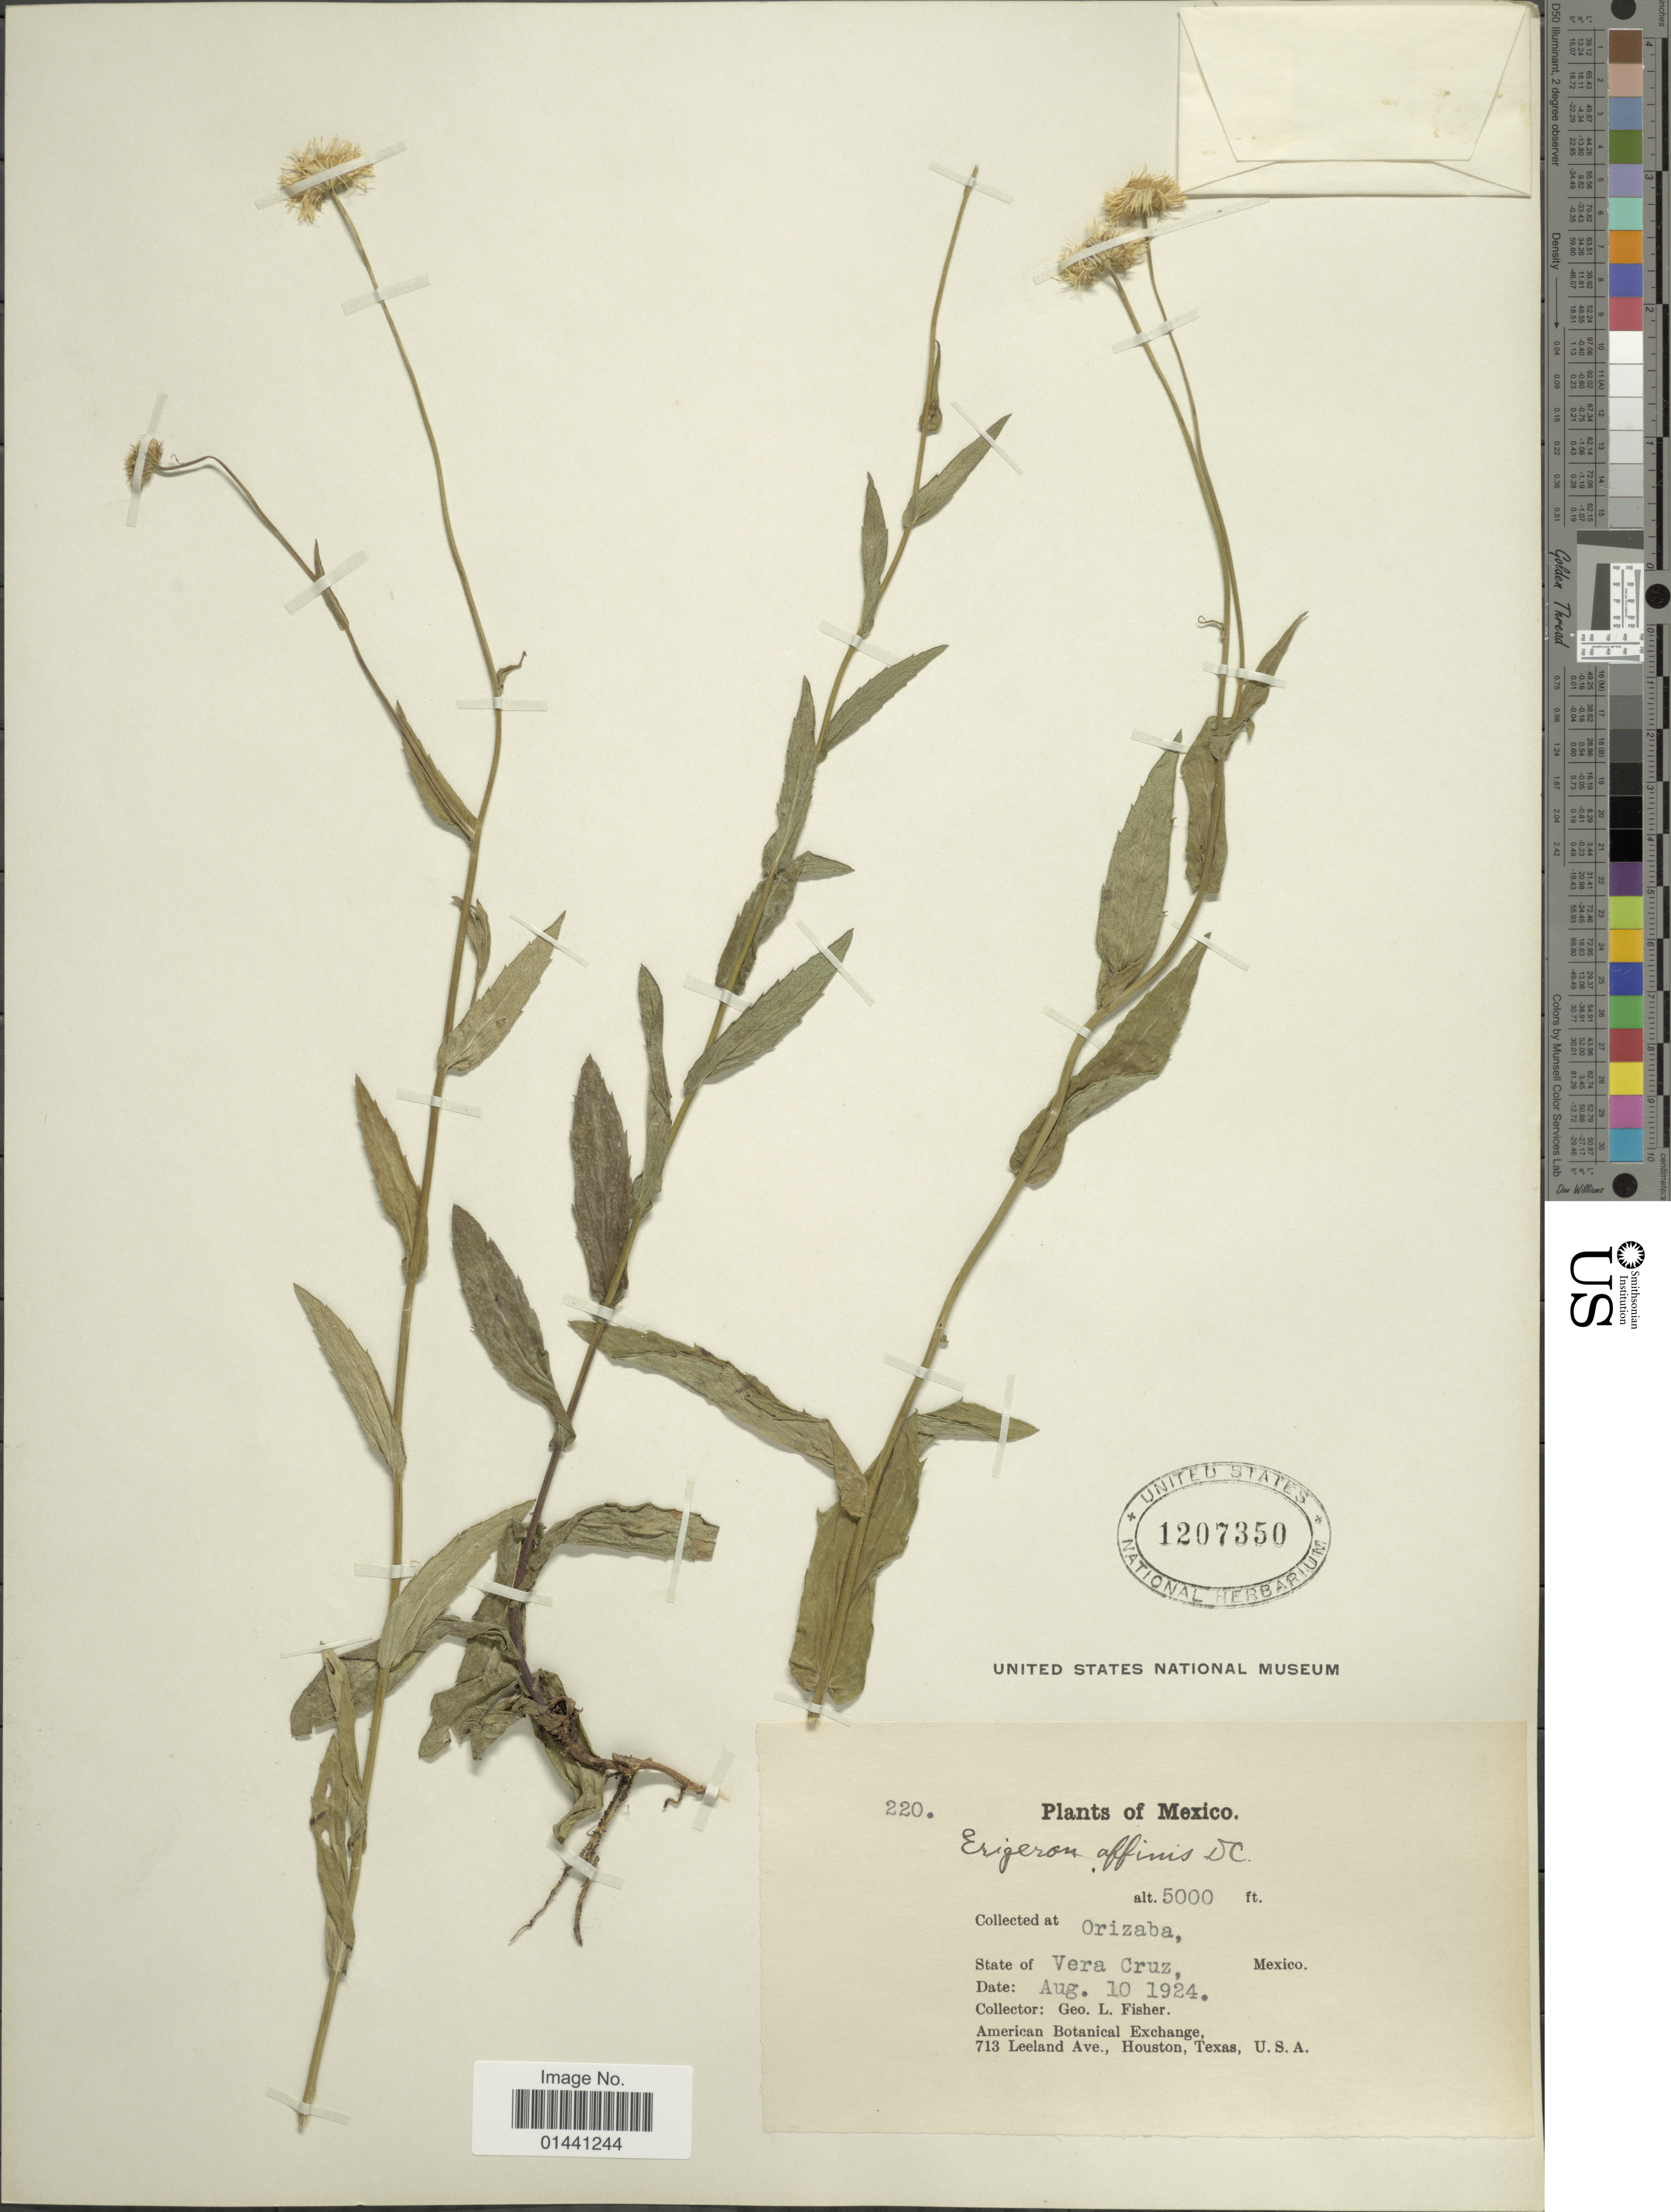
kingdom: Plantae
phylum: Tracheophyta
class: Magnoliopsida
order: Asterales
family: Asteraceae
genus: Erigeron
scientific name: Erigeron affinis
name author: V.M. Badillo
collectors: G. L. Fisher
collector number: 220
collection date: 1924-08-10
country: Mexico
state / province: Veracruz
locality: State of Vera Cruz, Orizaba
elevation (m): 1524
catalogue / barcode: US 1207350